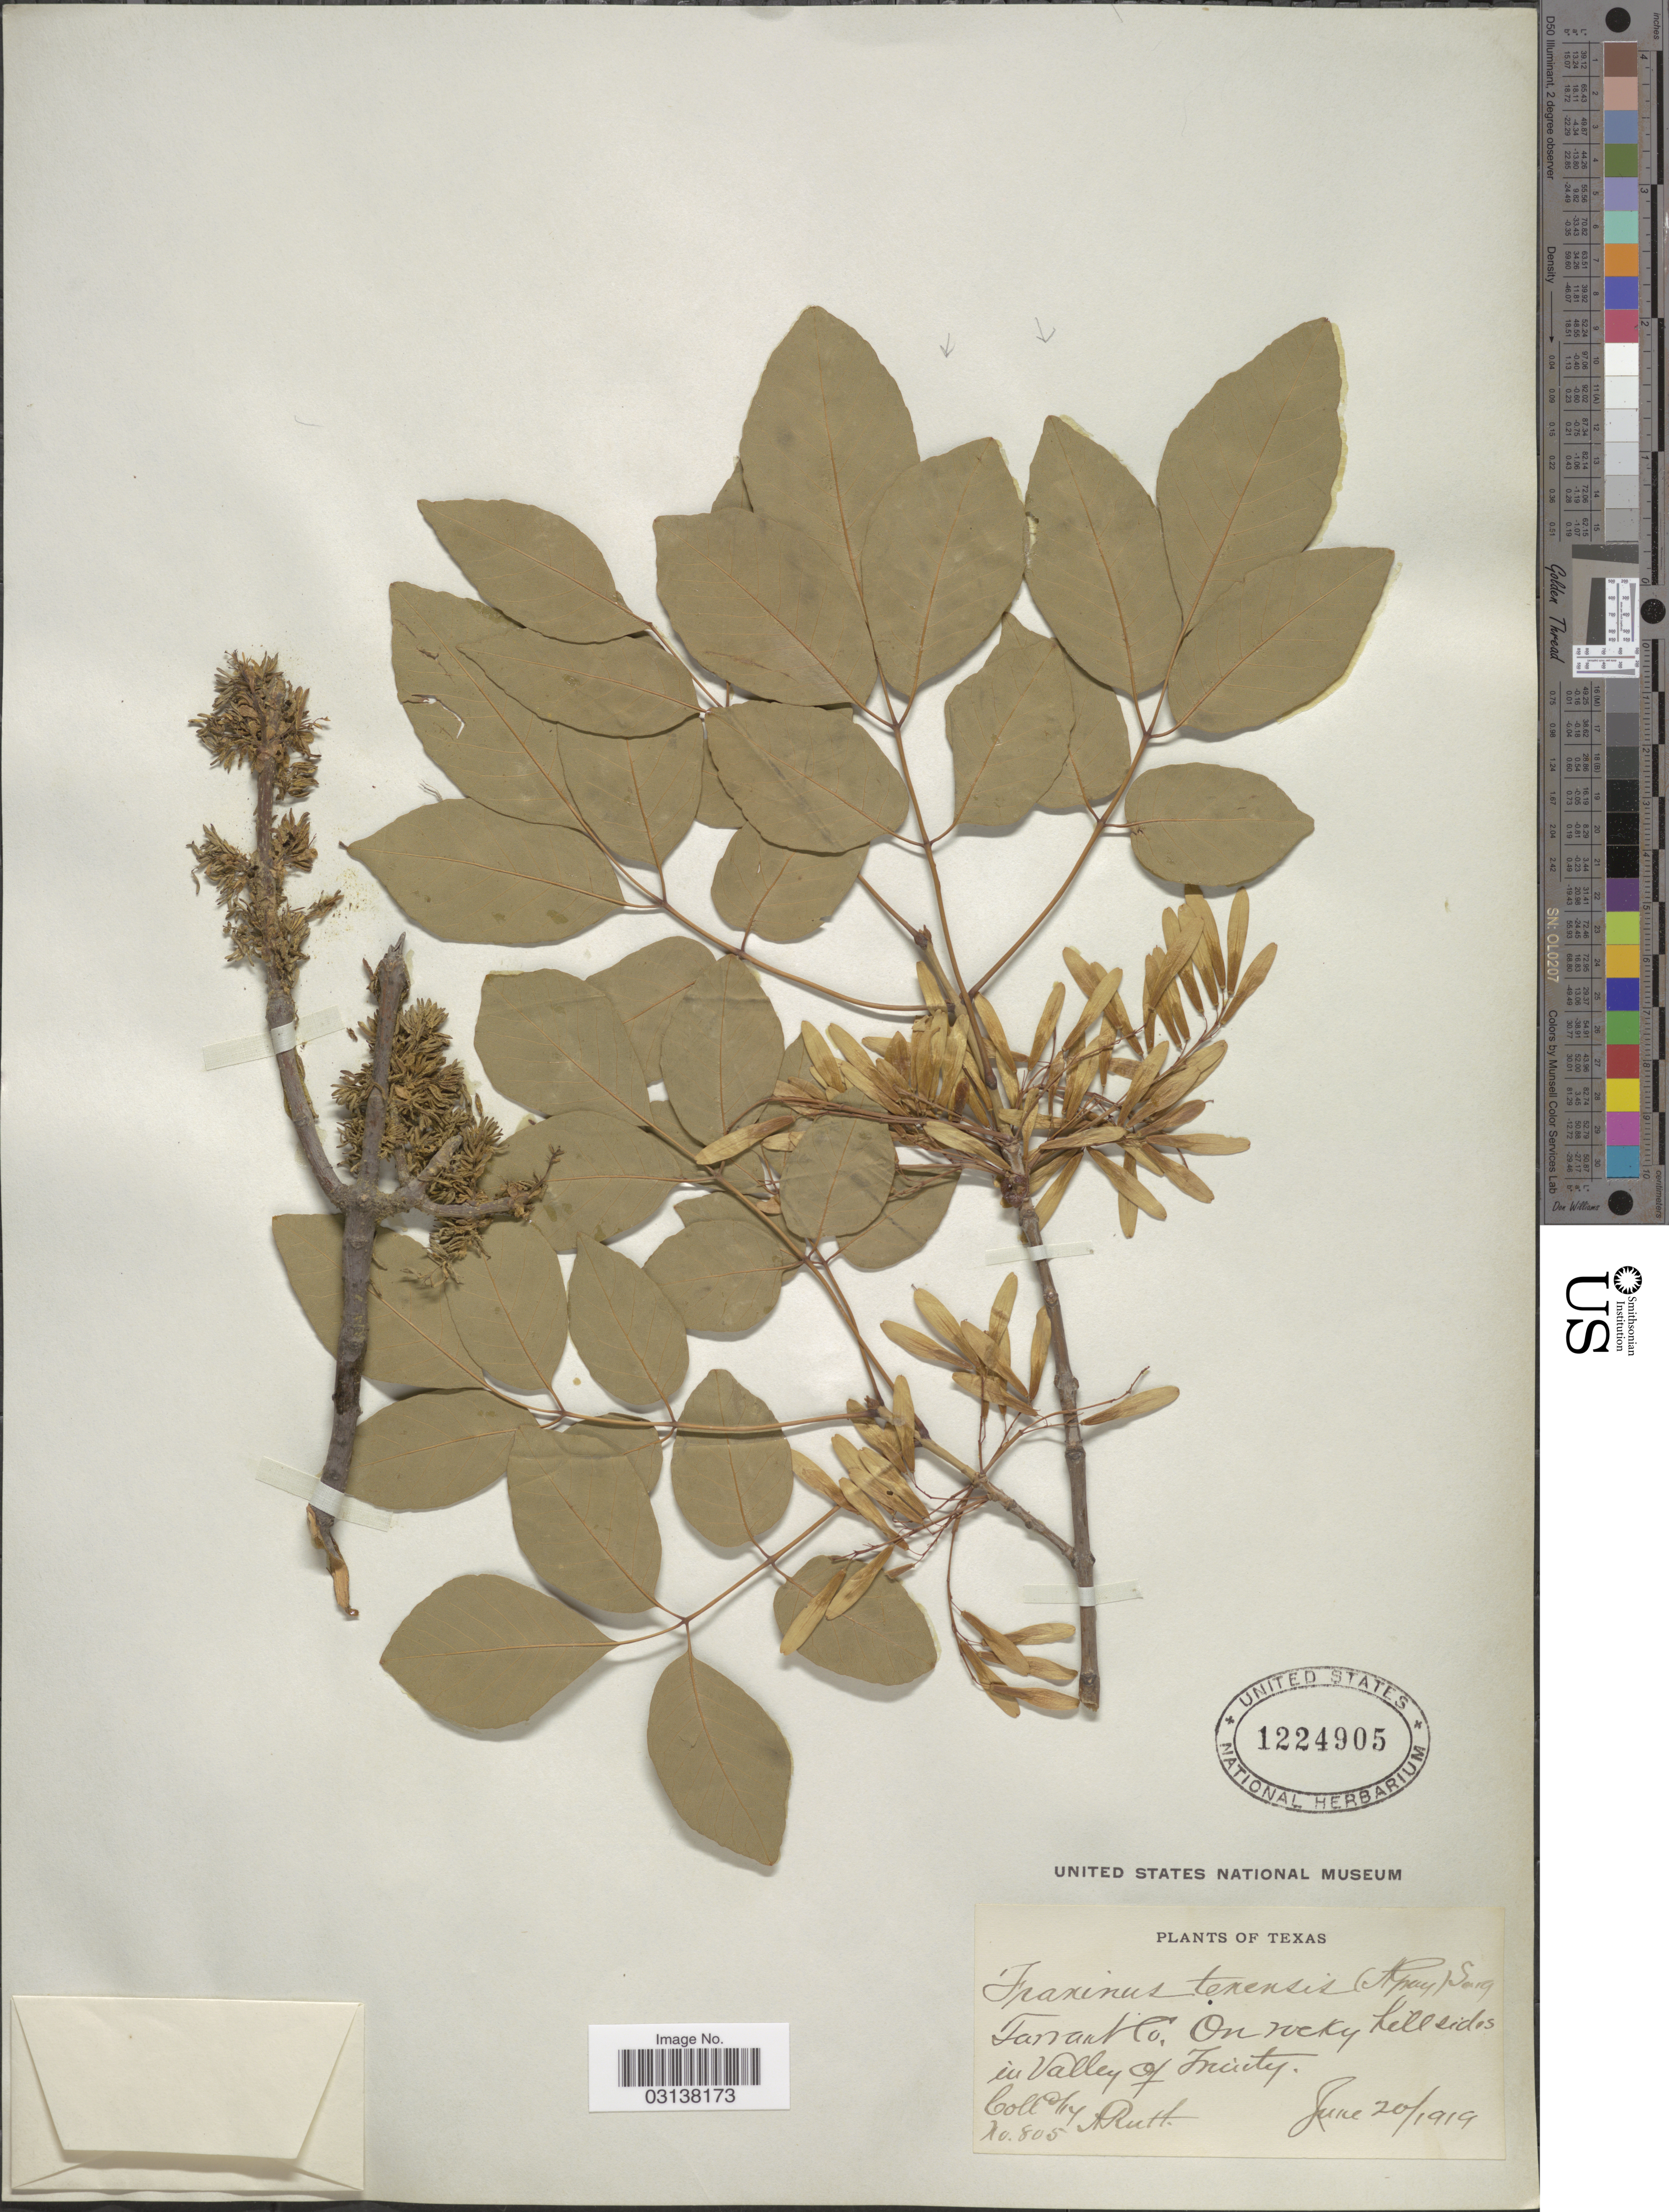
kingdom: Plantae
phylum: Tracheophyta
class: Magnoliopsida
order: Lamiales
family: Oleaceae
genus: Fraxinus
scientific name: Fraxinus albicans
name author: Buckley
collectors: A. Rutt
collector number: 805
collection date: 1919-06-20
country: United States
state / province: Texas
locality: Tanant Co. On rocky hillsides in Valley of Trinity.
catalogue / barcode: US 1224905